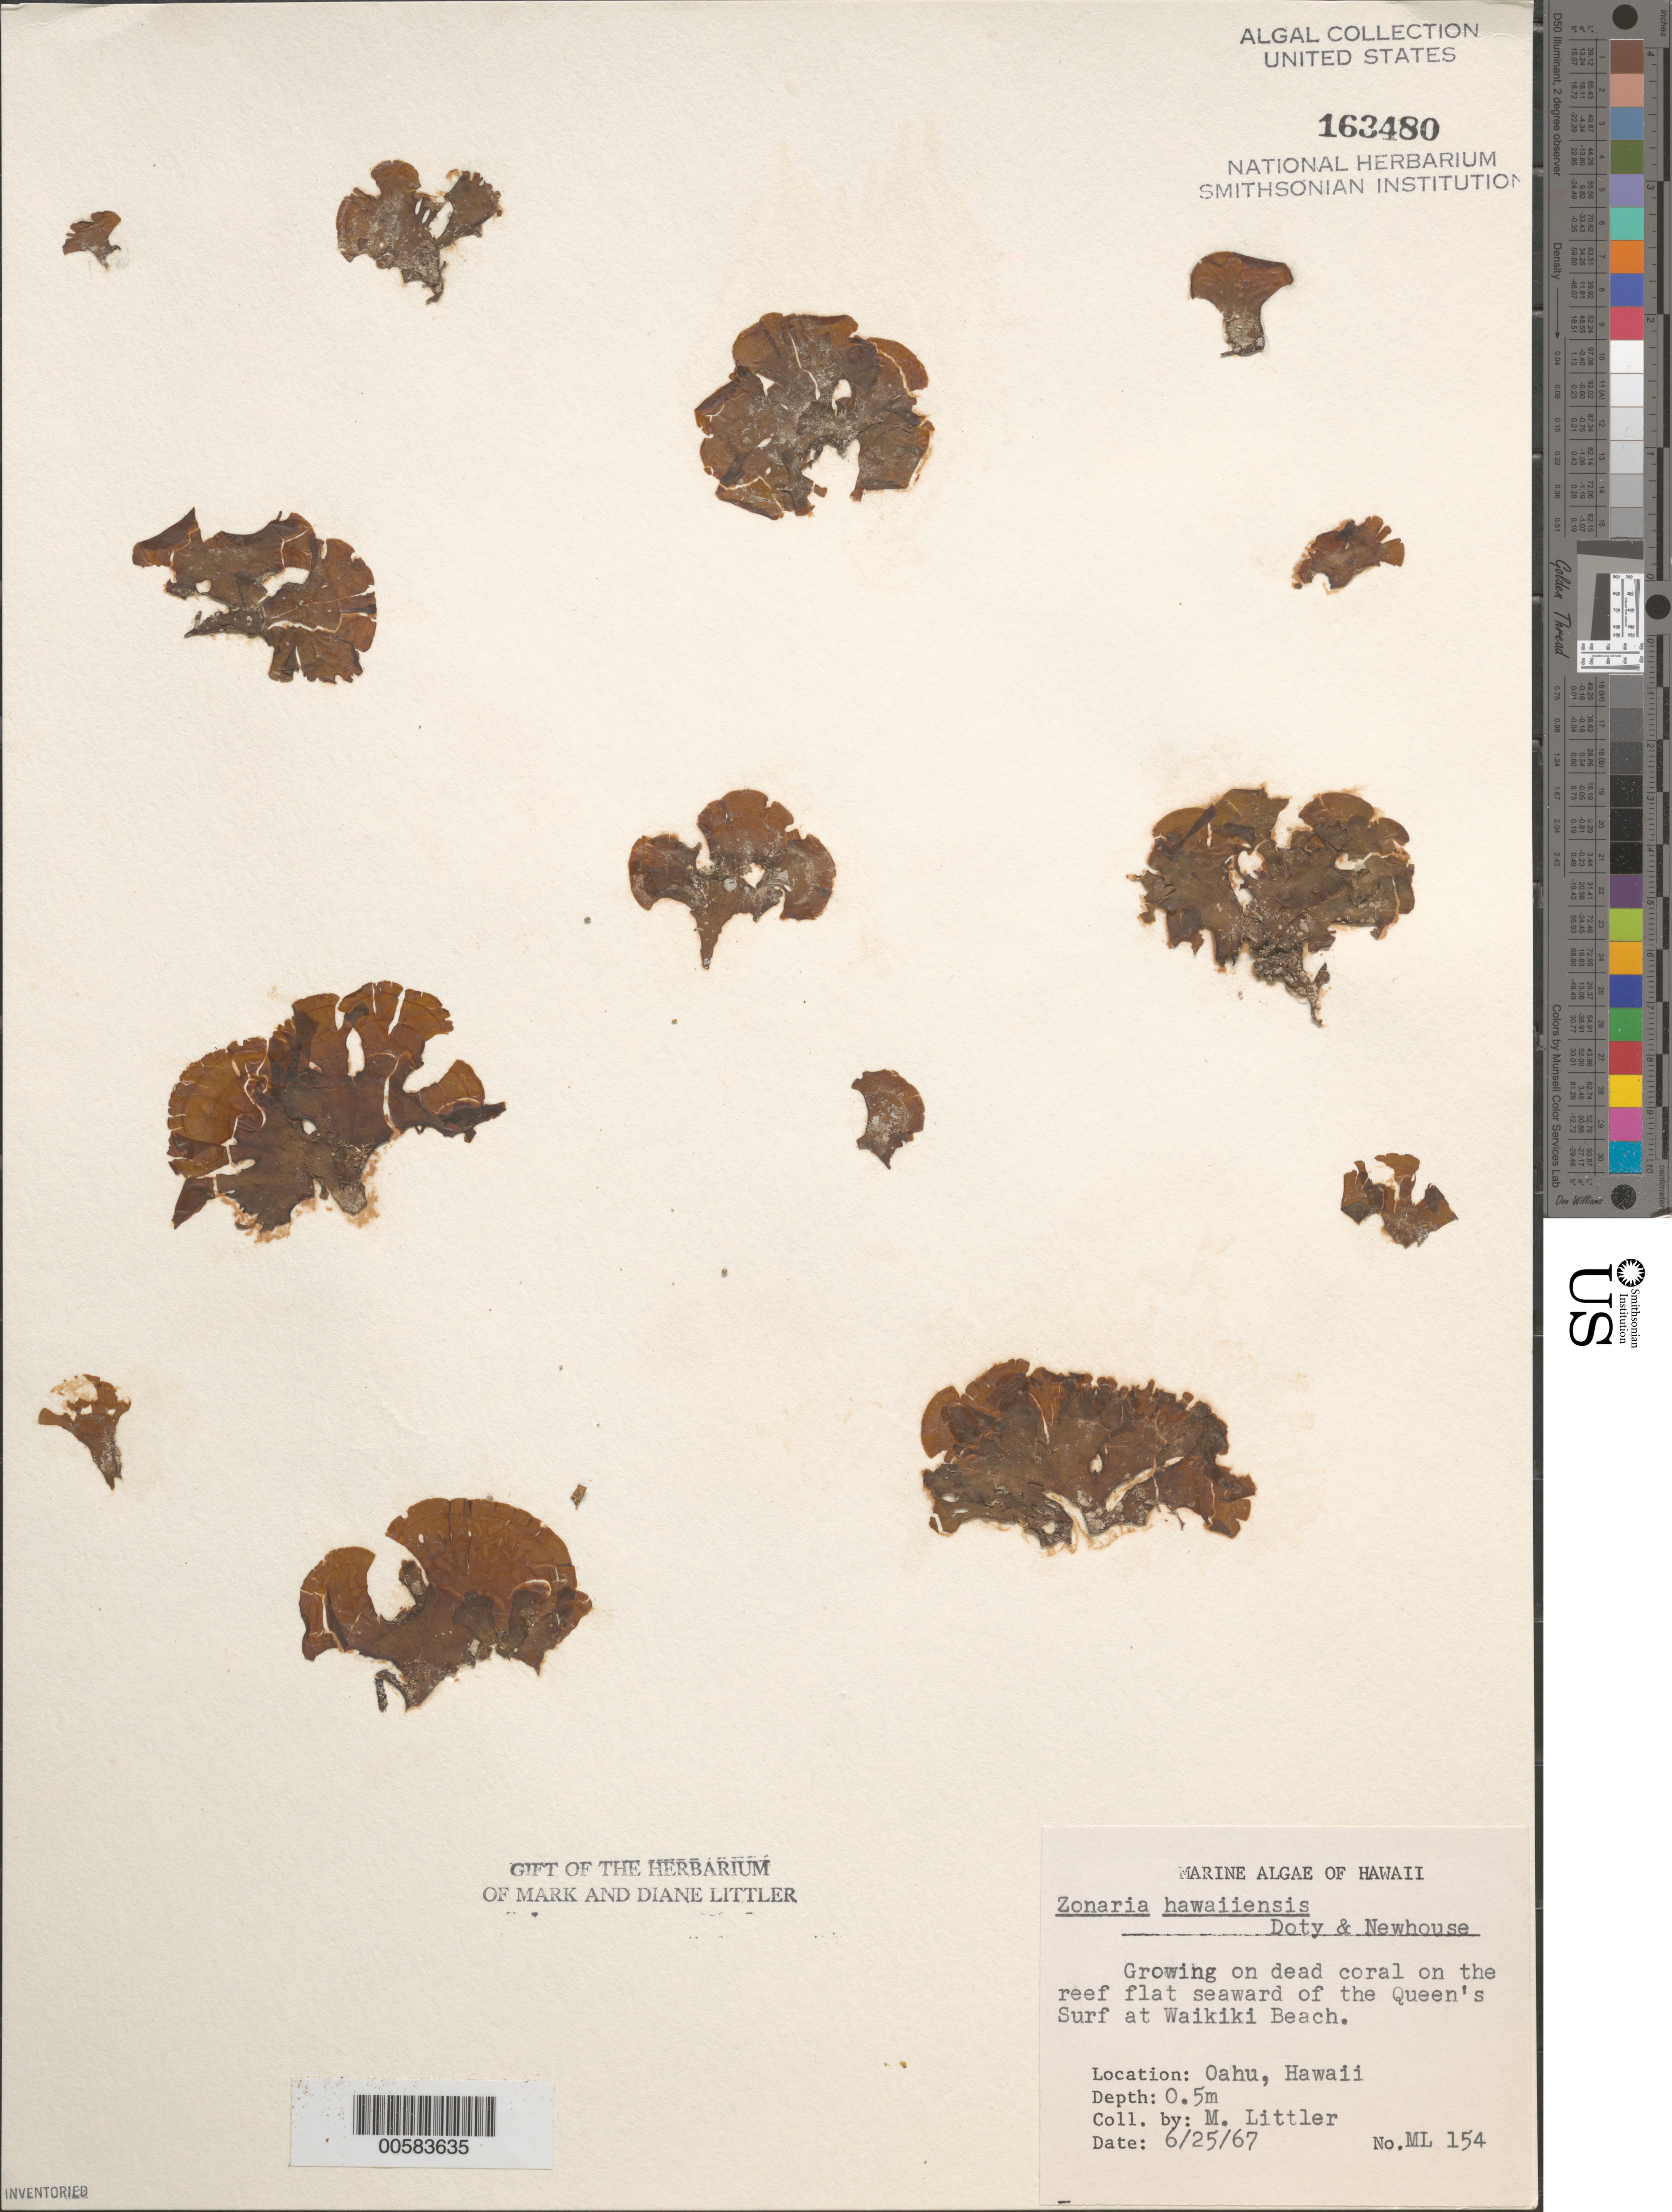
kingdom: Chromista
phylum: Ochrophyta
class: Phaeophyceae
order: Dictyotales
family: Dictyotaceae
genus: Stypopodium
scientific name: Stypopodium flabelliforme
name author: Weber Bosse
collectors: M. M. Littler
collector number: ML 154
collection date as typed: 25 Jun 1967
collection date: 1967-06-25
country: United States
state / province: Hawaii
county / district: Honolulu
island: Oahu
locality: Waikiki Beach near Queen's Surf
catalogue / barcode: US 163480